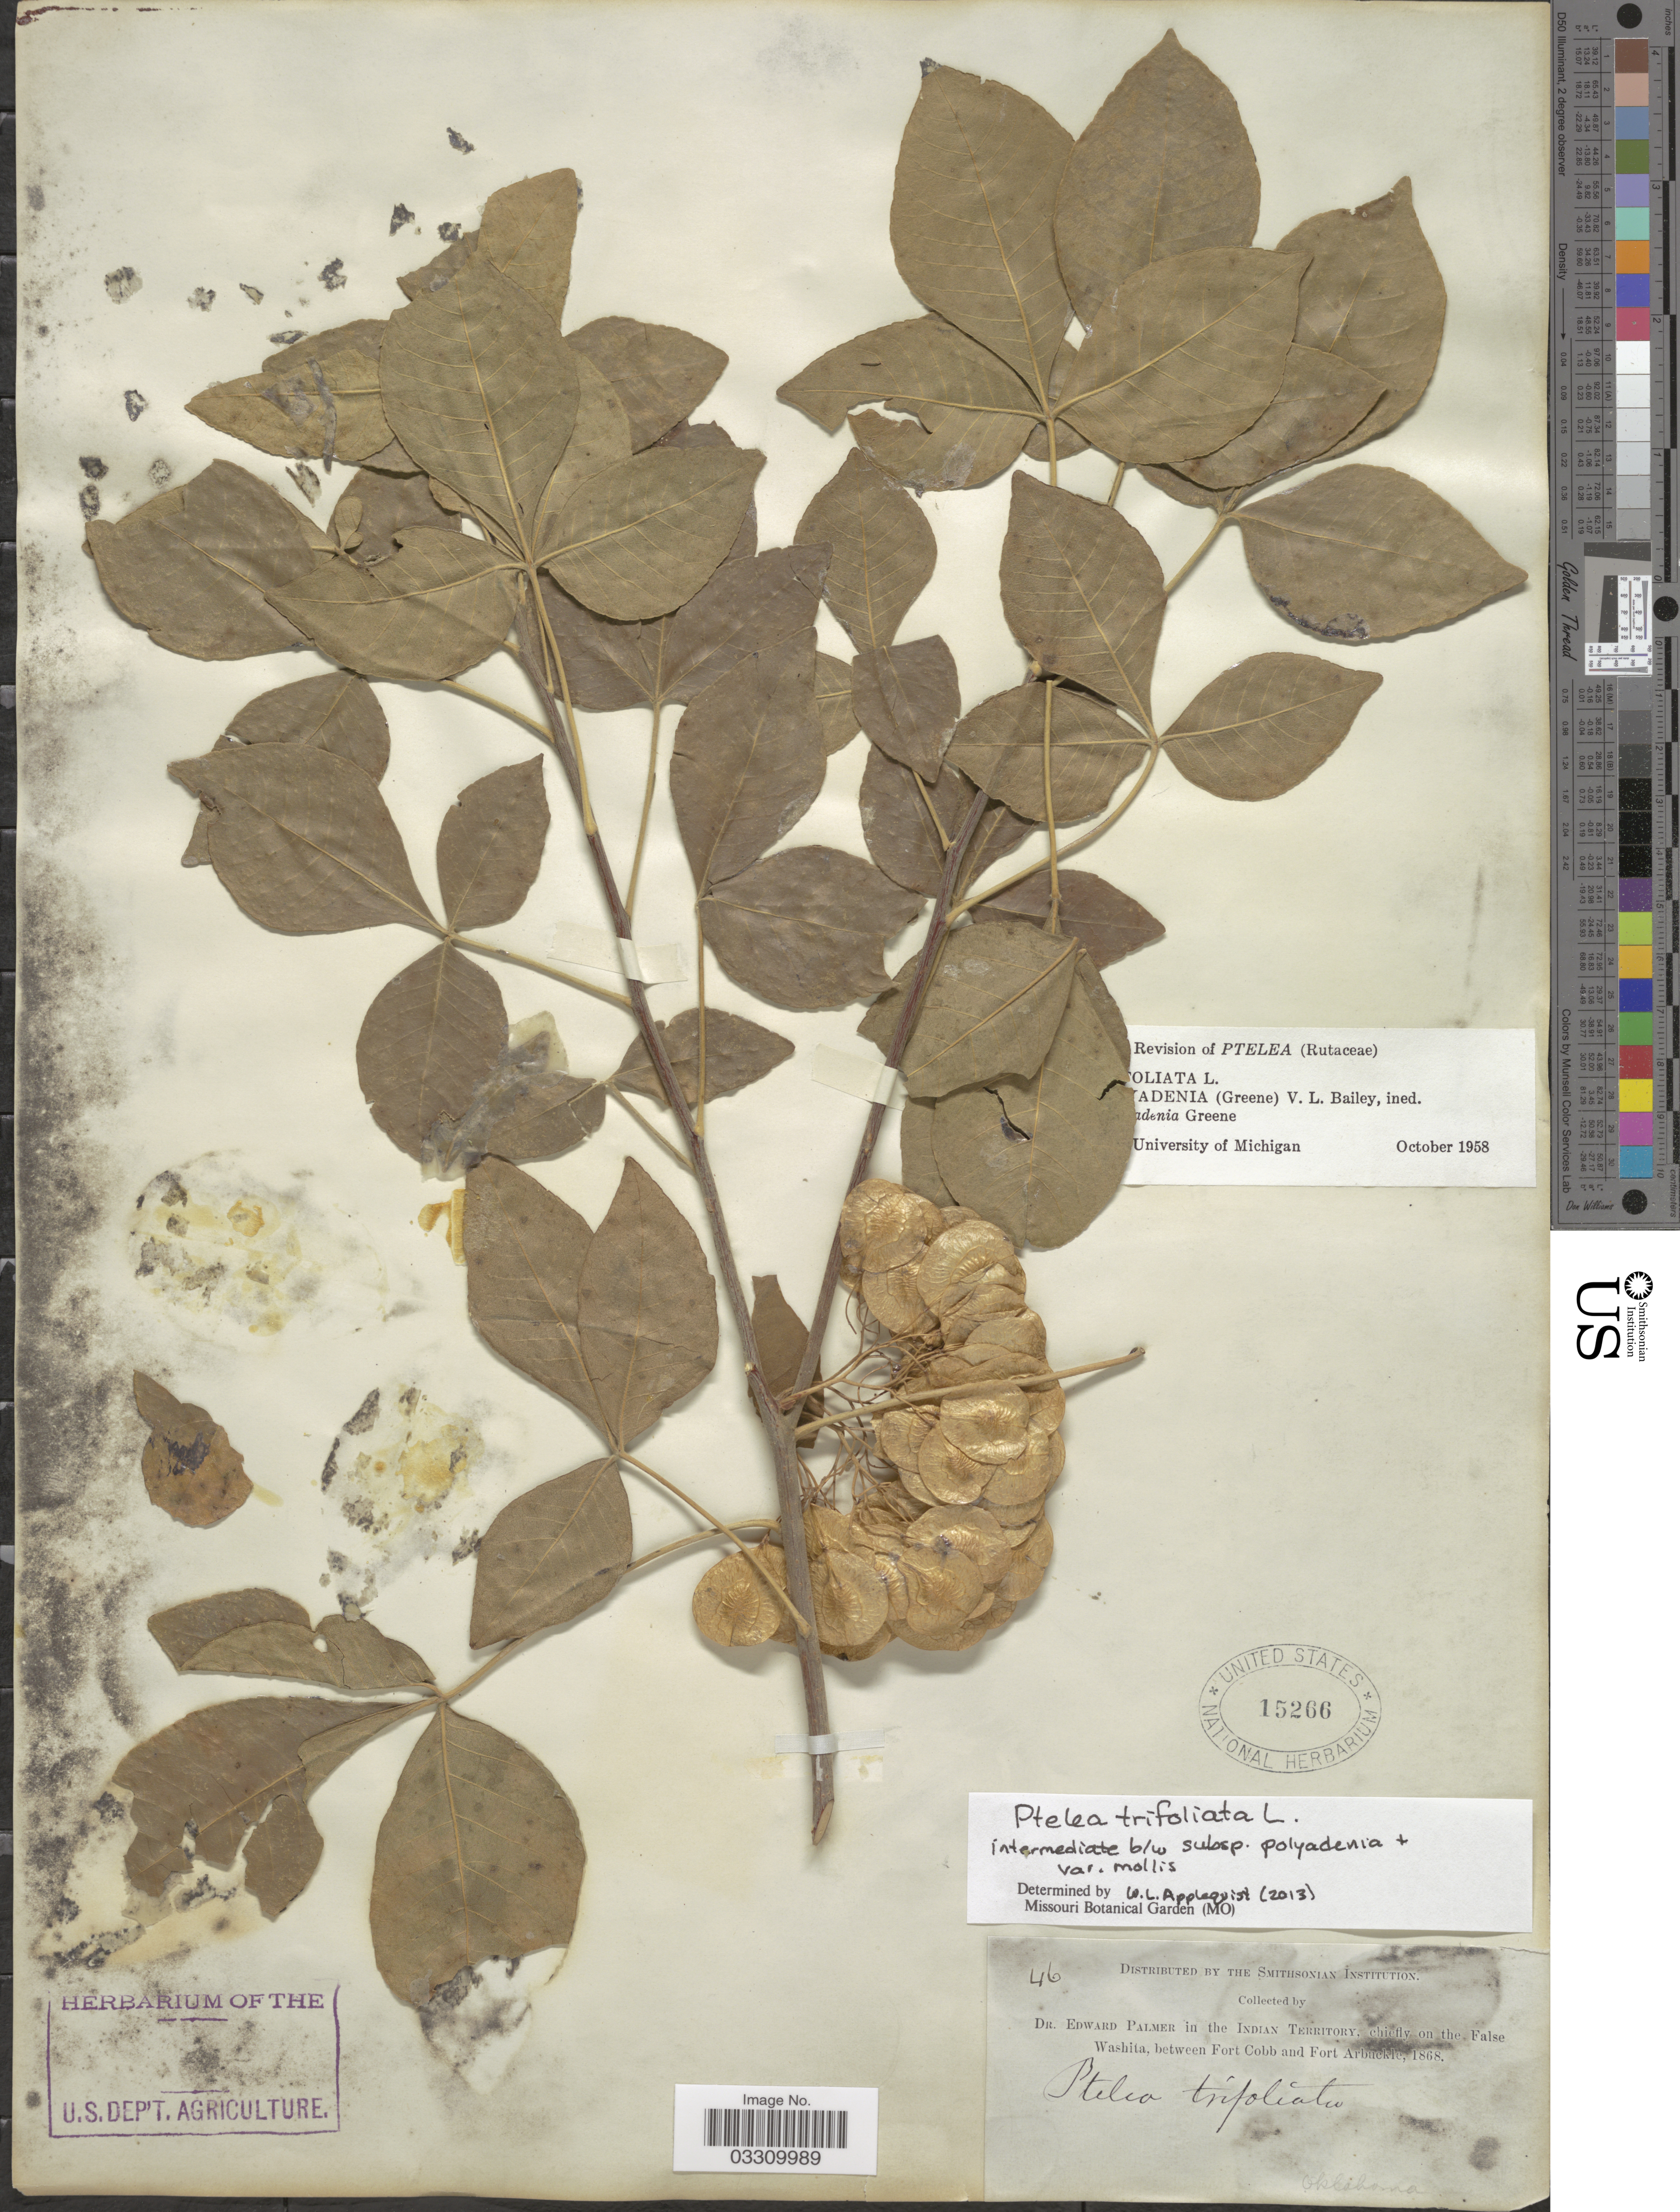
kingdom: Plantae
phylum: Tracheophyta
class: Magnoliopsida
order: Sapindales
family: Rutaceae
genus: Ptelea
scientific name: Ptelea trifoliata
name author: L.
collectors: E. Palmer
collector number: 46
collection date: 1868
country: United States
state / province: Oklahoma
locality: In the Indian Territory, chiefly on the False Washita, between Fort Cobb and Fort Arbuckle.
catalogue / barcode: US 15266